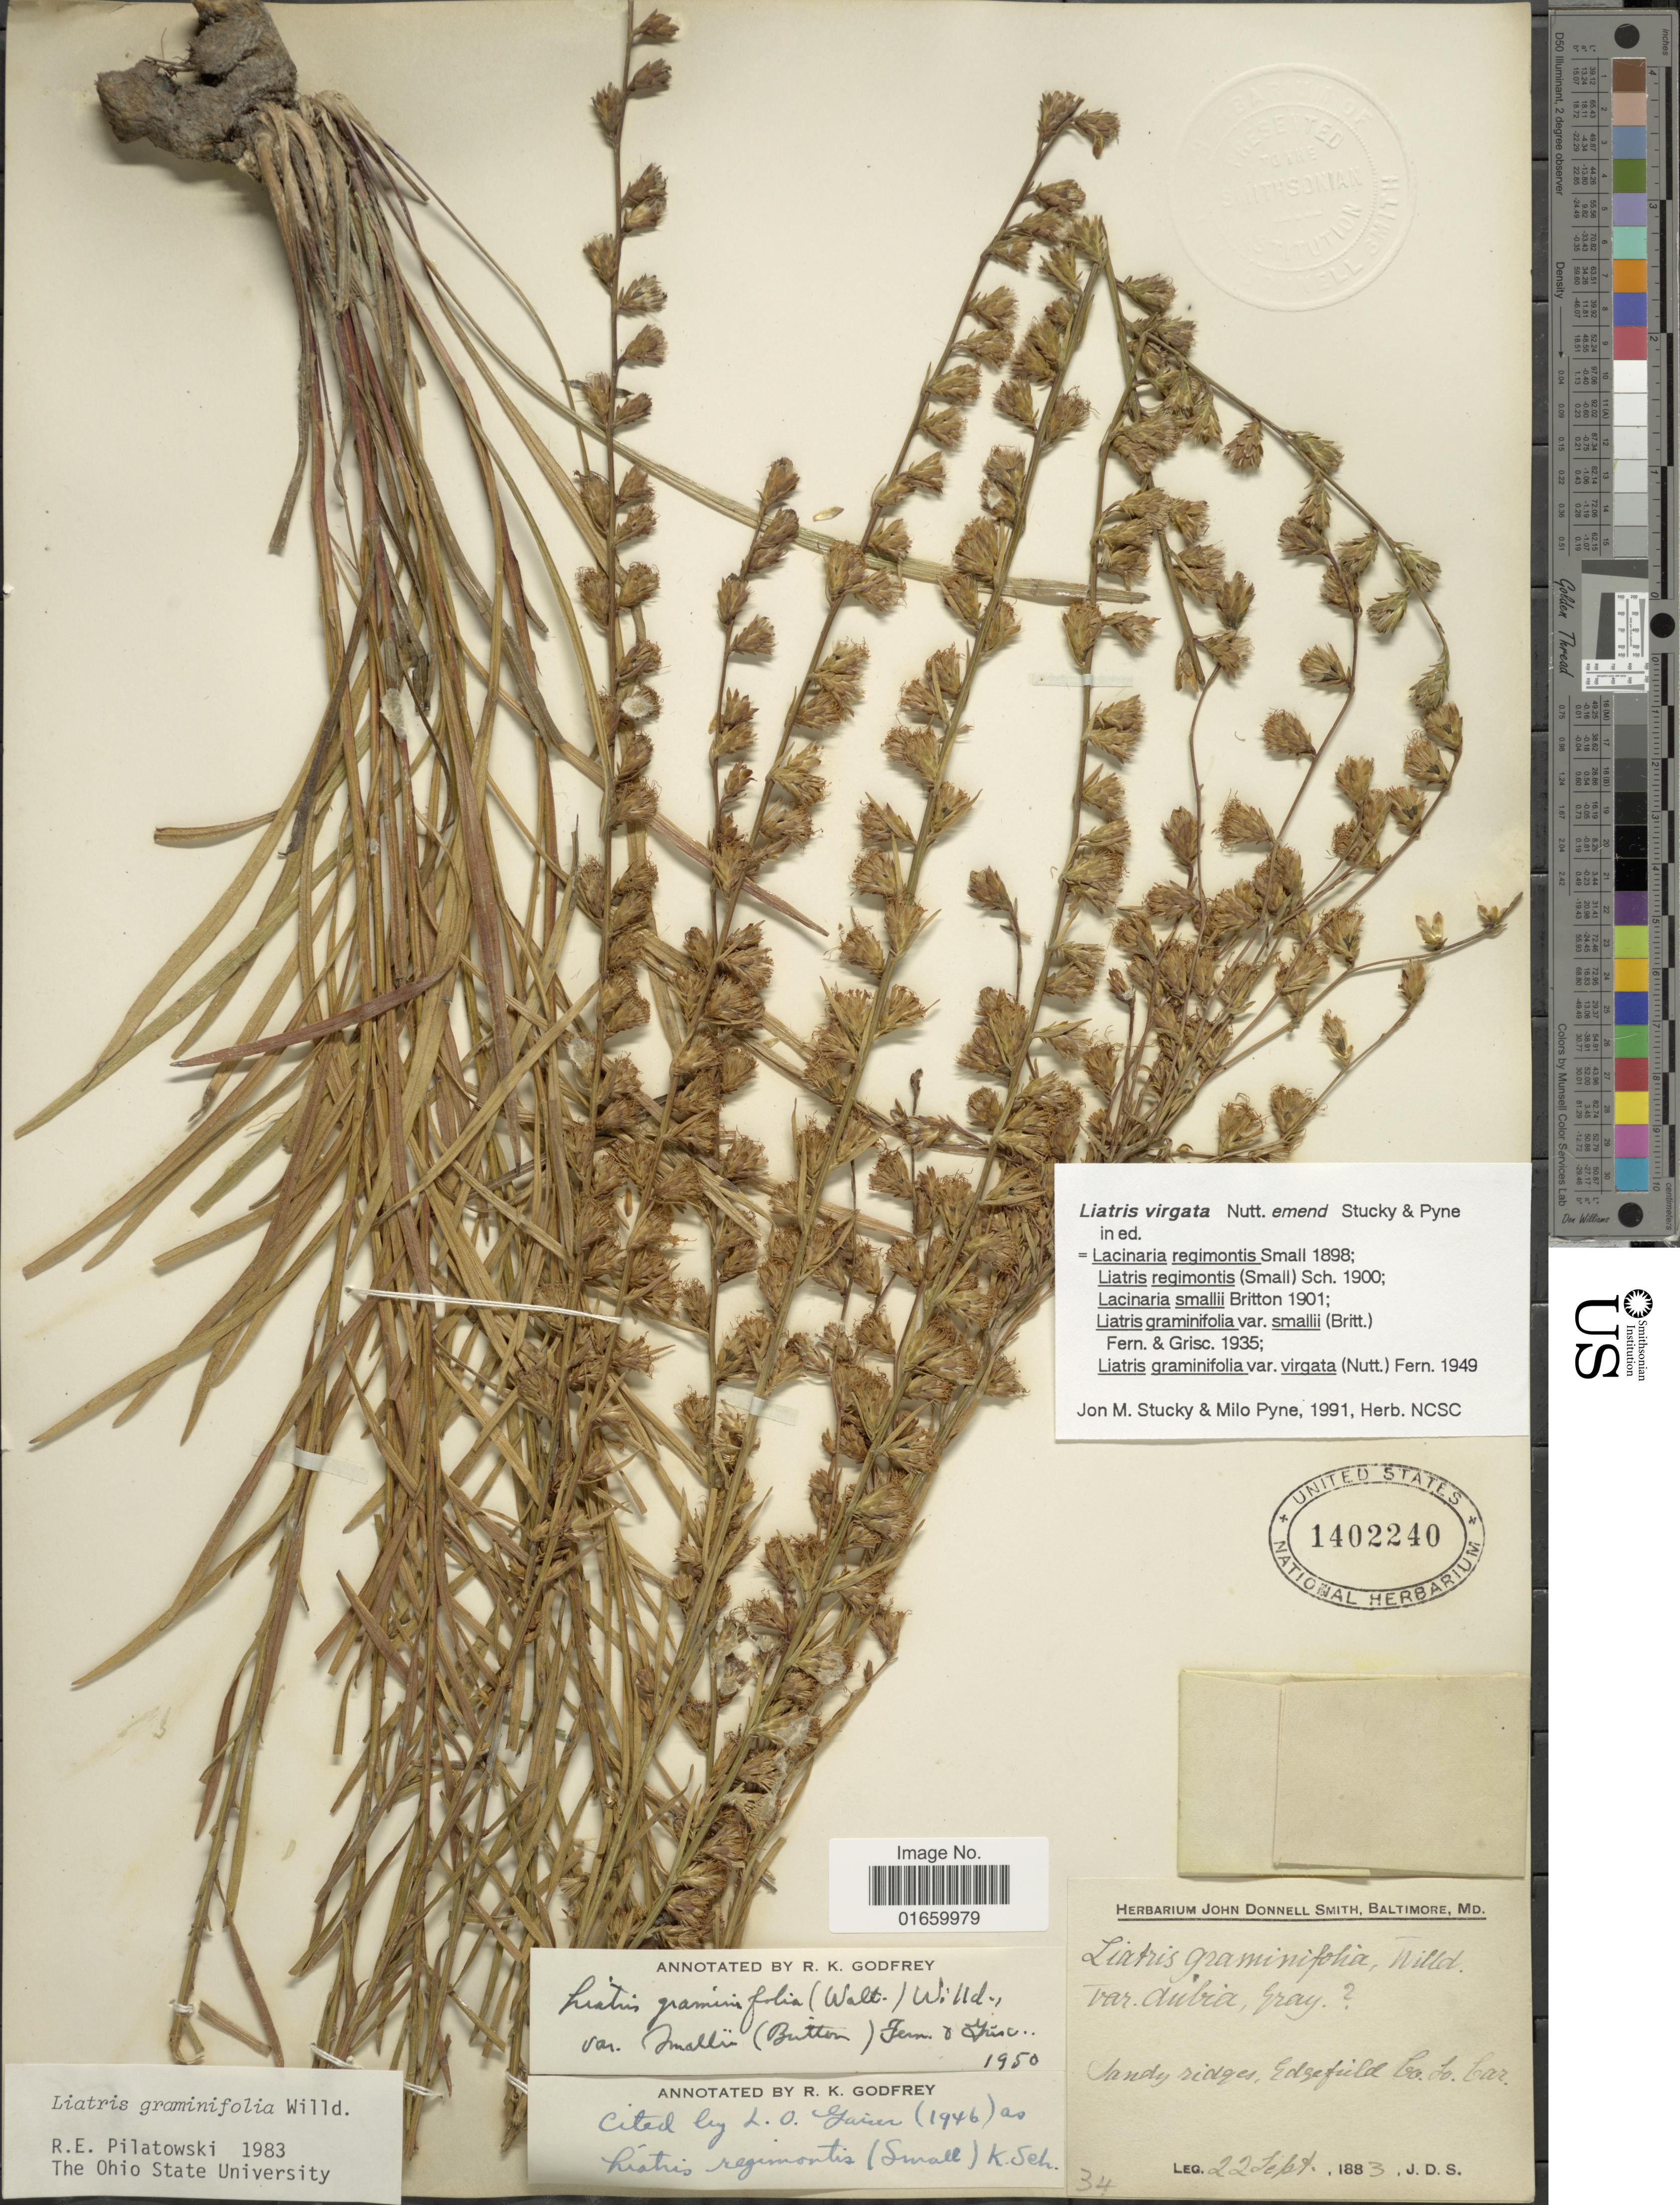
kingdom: Plantae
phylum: Tracheophyta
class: Magnoliopsida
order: Asterales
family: Asteraceae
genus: Liatris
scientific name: Liatris virgata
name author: Nutt.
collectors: J. Donnell Smith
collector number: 34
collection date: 1883-09-22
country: United States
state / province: South Carolina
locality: Edgefield Co., So. Car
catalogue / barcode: US 1402240